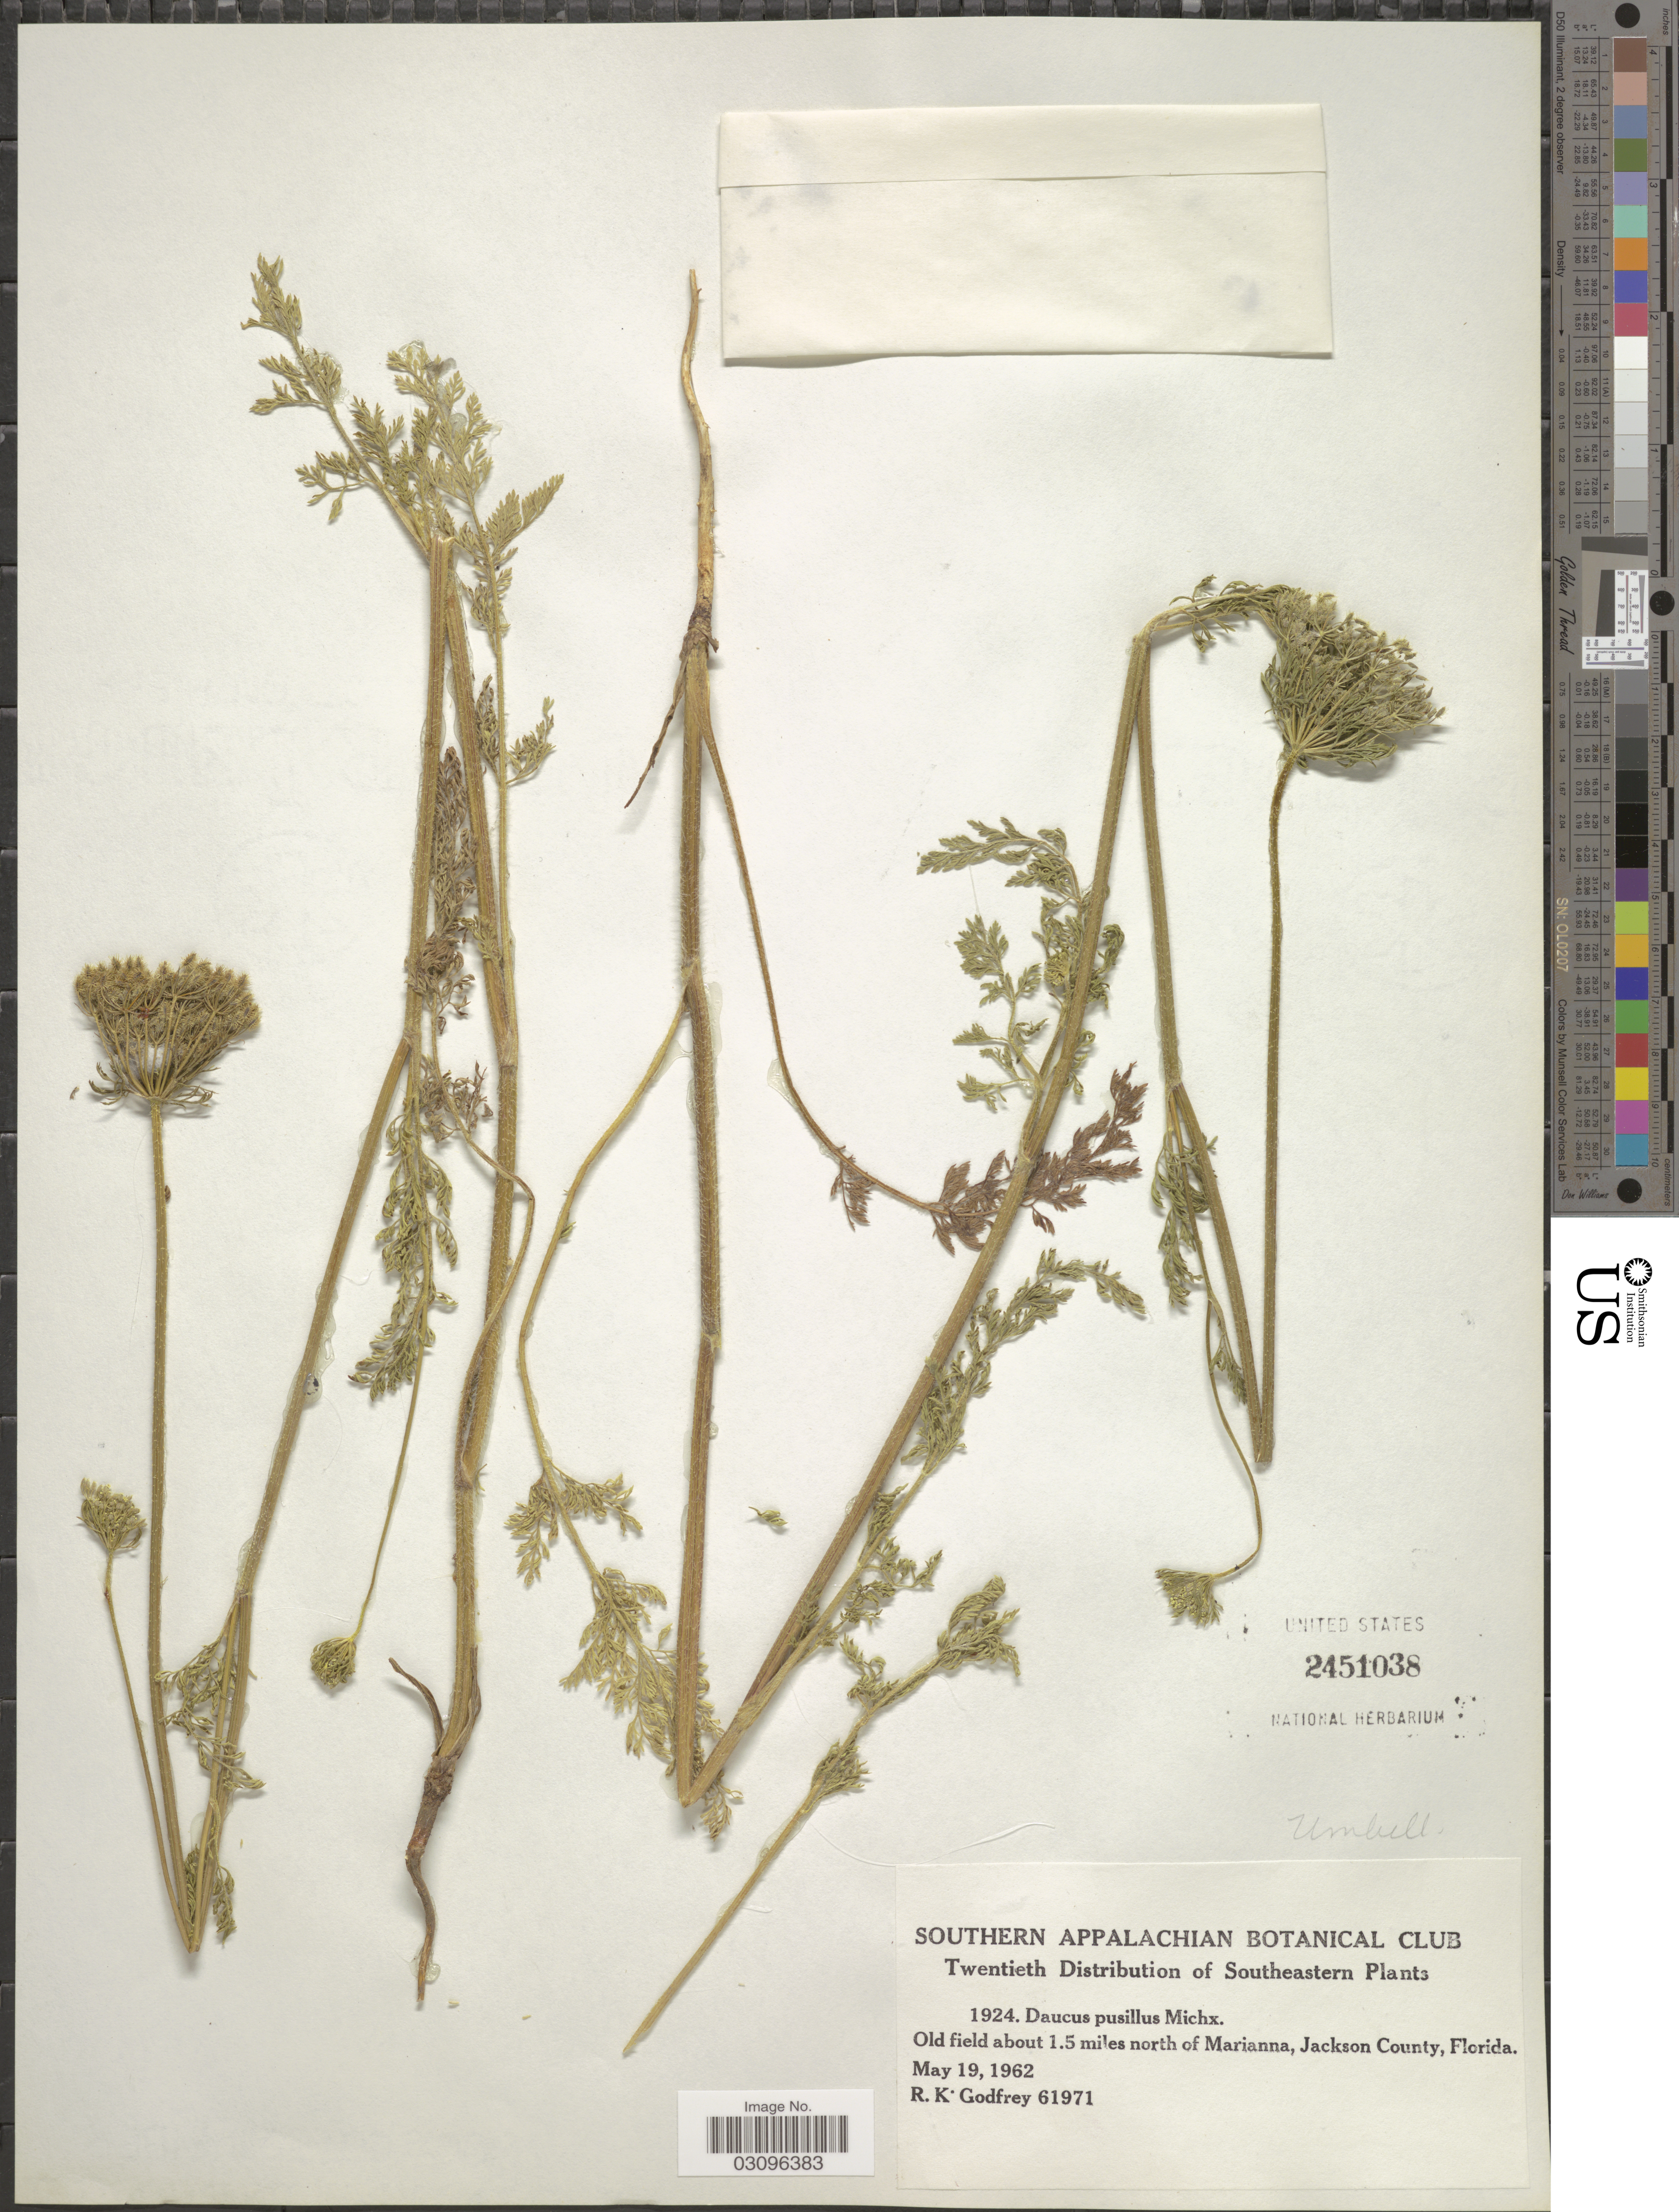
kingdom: Plantae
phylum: Tracheophyta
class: Magnoliopsida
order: Apiales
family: Apiaceae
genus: Daucus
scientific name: Daucus pusillus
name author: Michx.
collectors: R. K. Godfrey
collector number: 61971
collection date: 1962-05-19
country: United States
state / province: Florida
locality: Southeastern [unsure placement] Old field about 1.5 miles north of Marianna, Jackson County.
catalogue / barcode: US 2451038